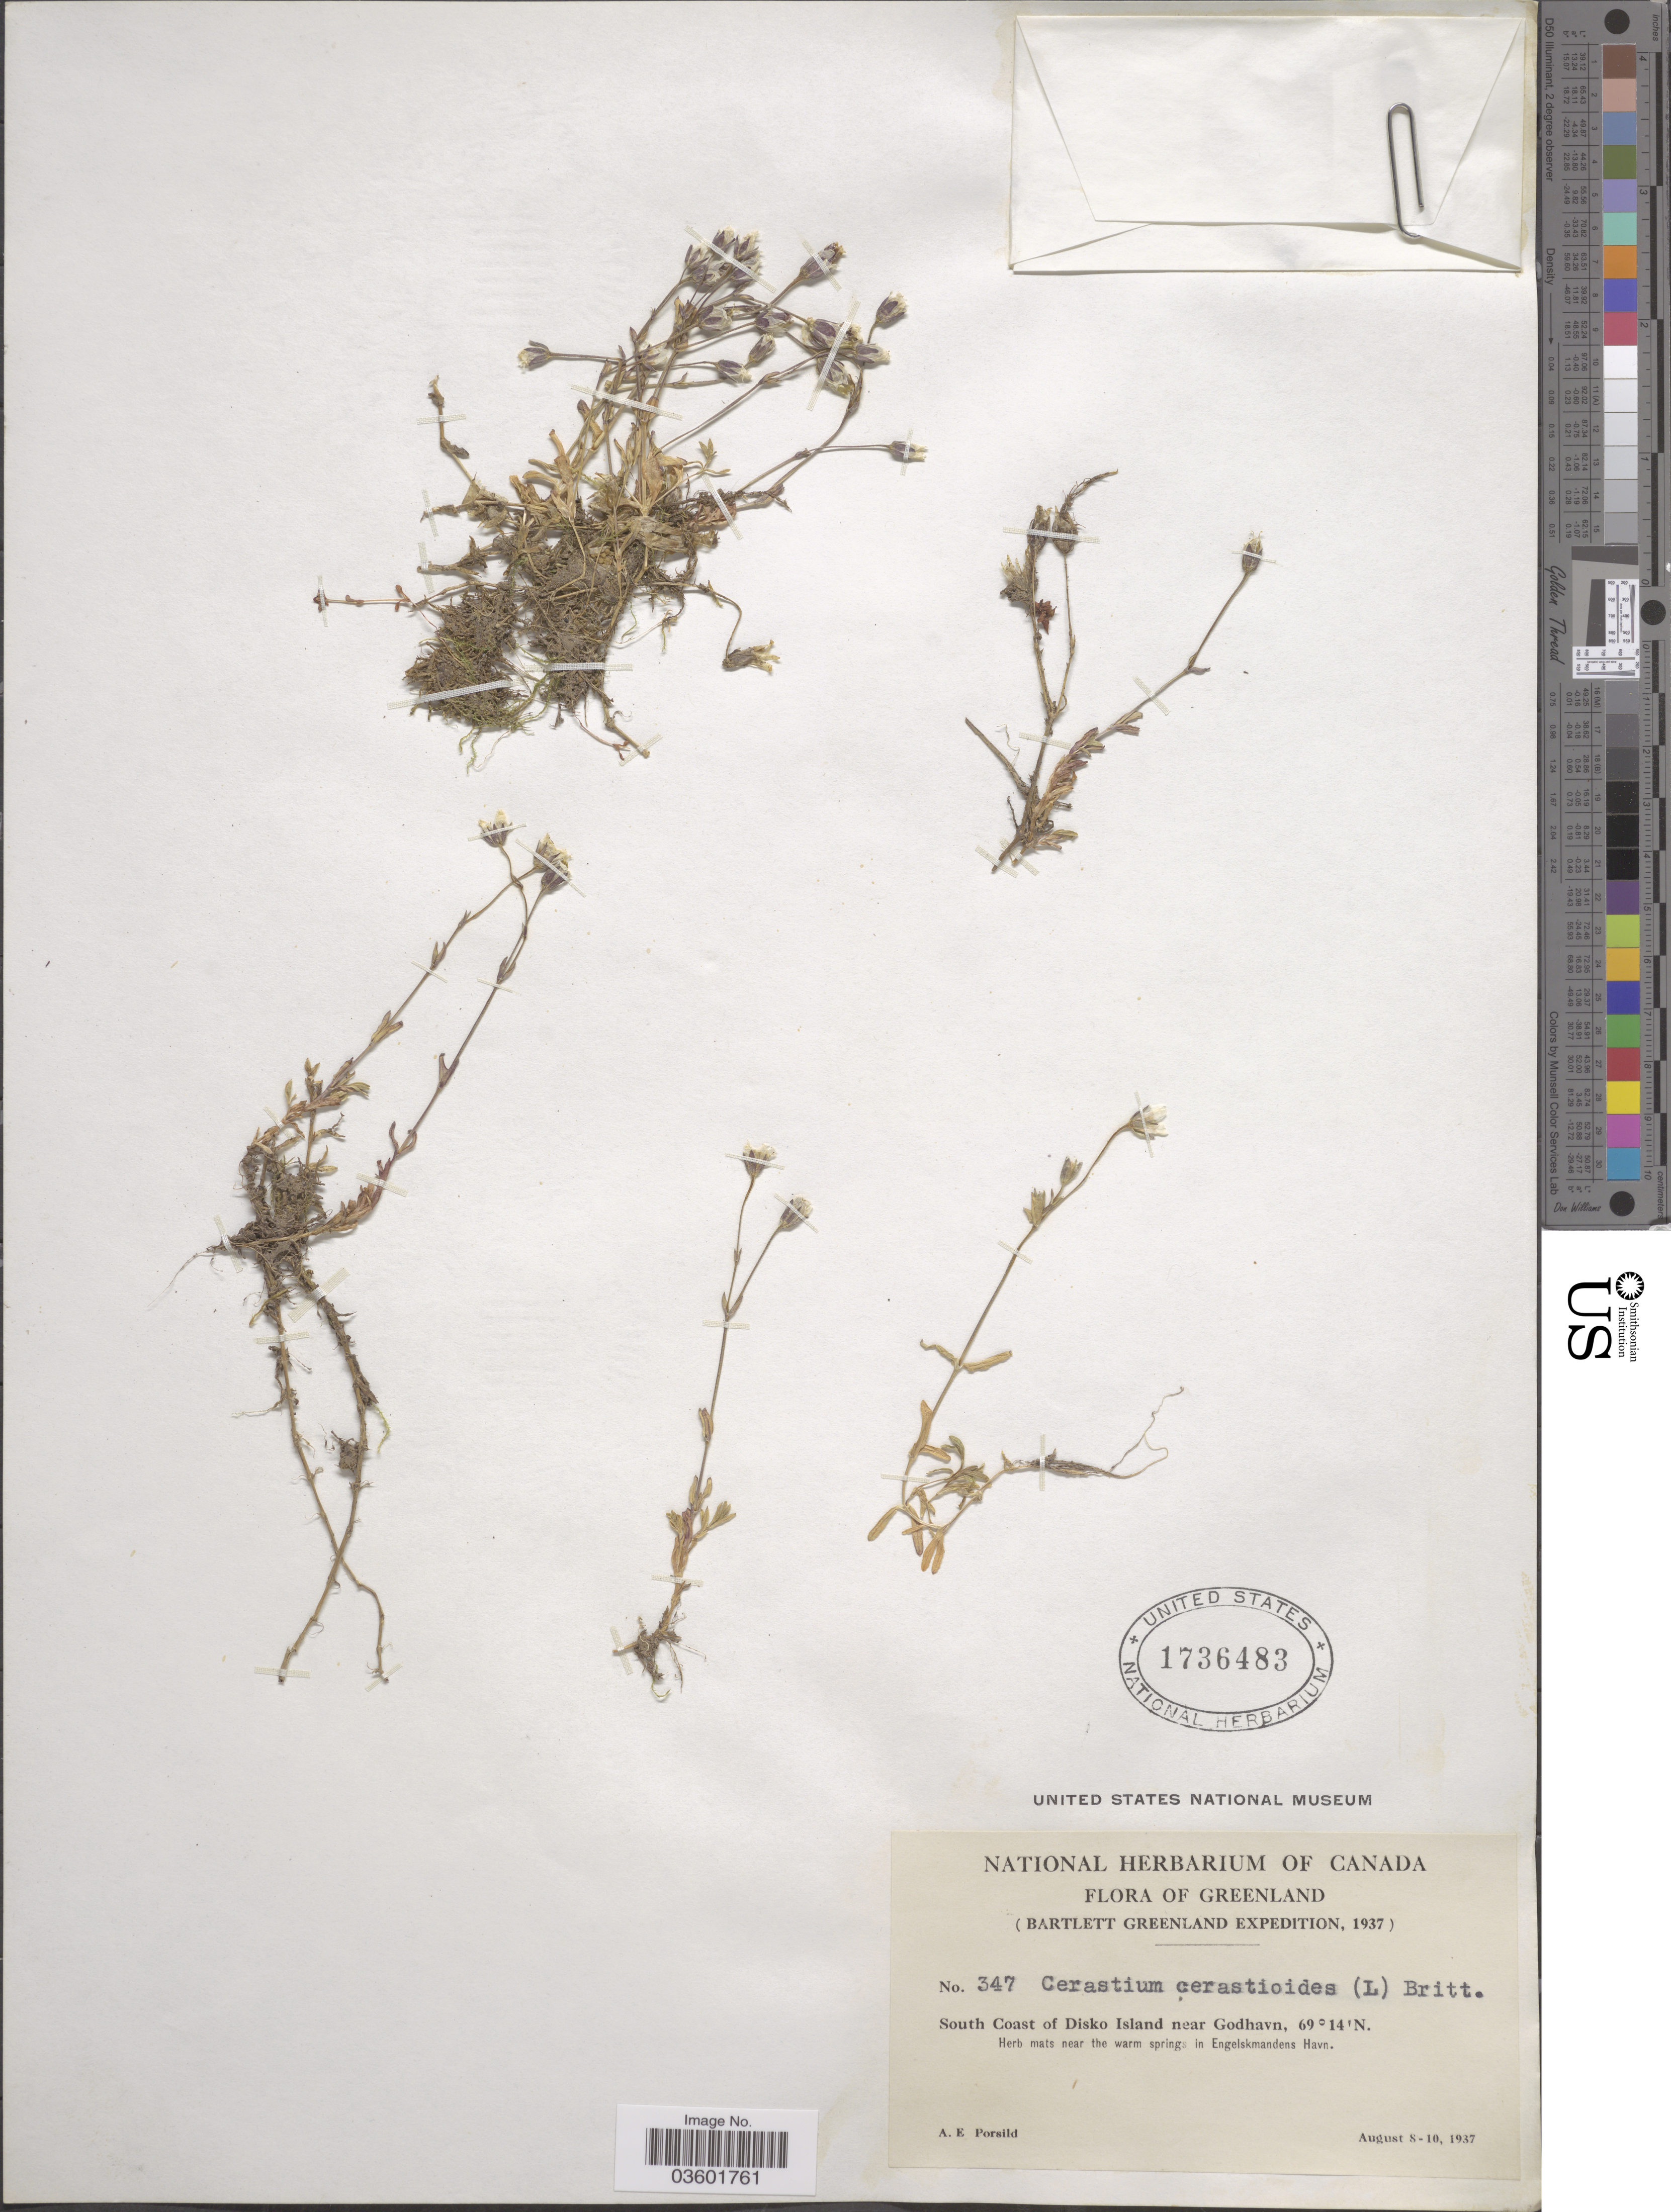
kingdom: Plantae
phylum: Tracheophyta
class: Magnoliopsida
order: Caryophyllales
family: Caryophyllaceae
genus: Cerastium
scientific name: Cerastium cerastoides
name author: (L.) Britton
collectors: A. E. Porsild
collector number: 347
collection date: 1937-08-08/1937-08-10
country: Greenland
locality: South Coast of Disko Island near Godhavn. Near the warm springs in Engelskmandens Havn.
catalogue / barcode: US 1736483